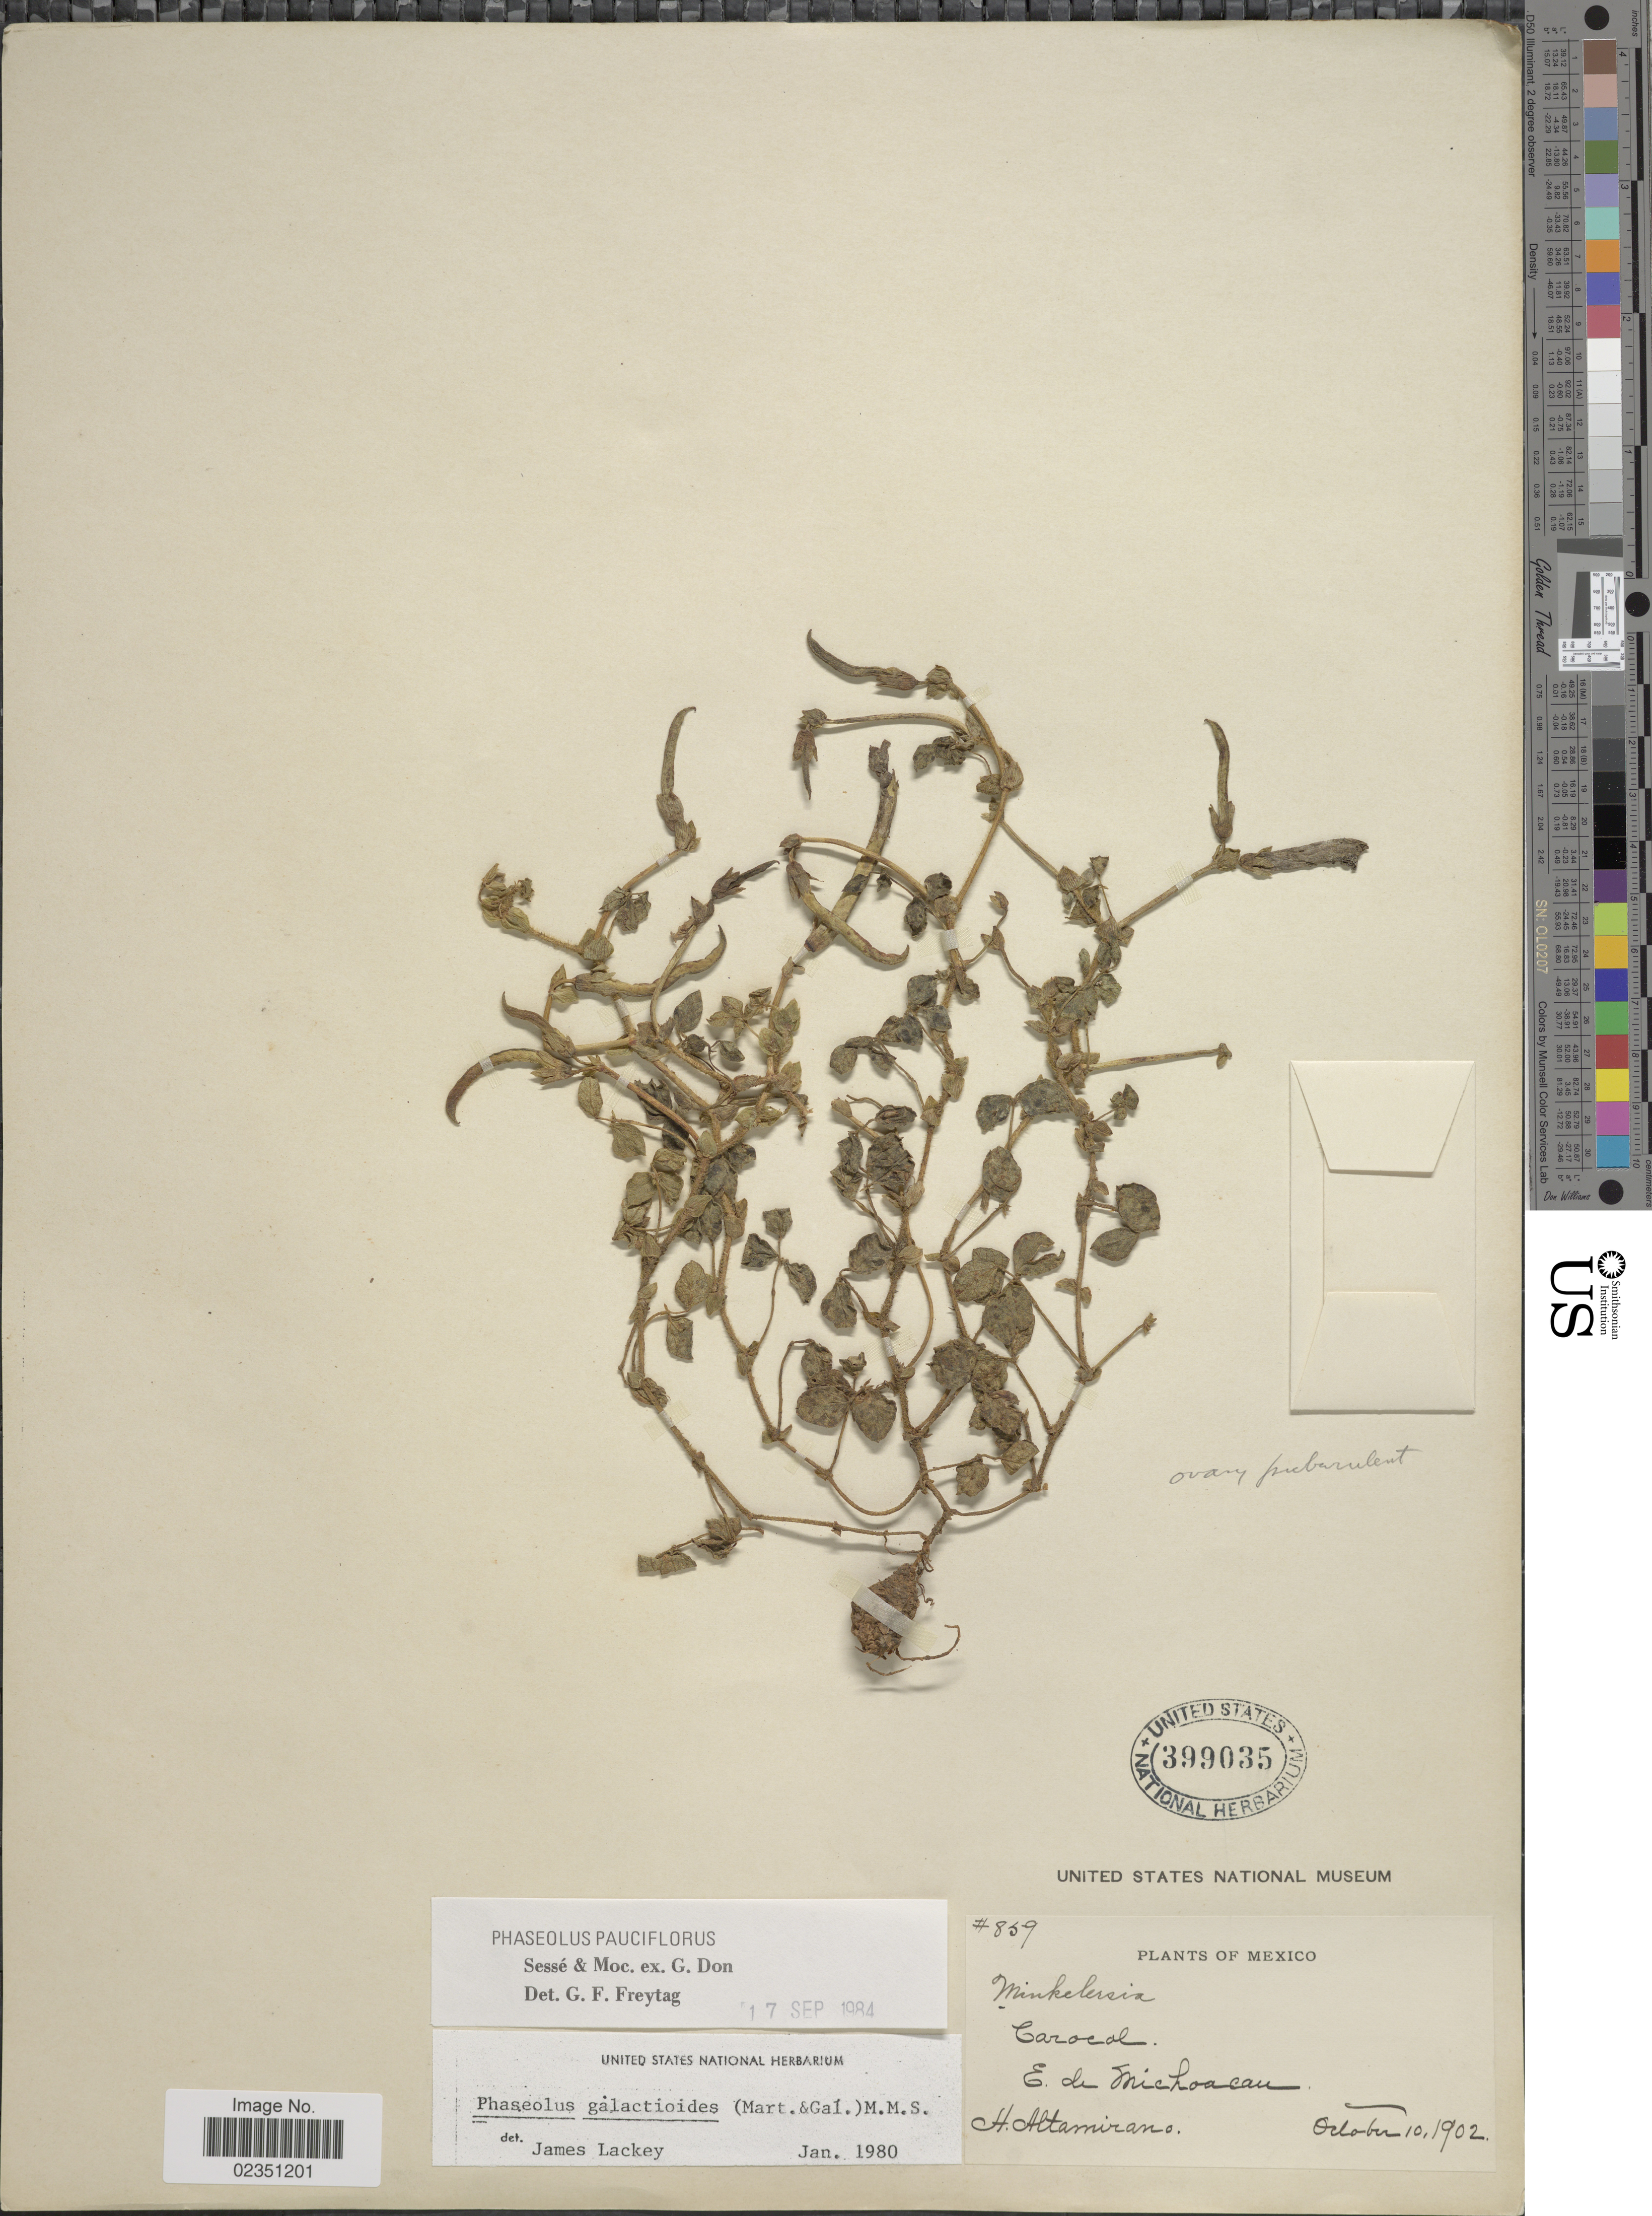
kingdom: Plantae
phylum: Tracheophyta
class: Magnoliopsida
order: Fabales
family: Fabaceae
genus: Phaseolus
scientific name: Phaseolus pauciflorus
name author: Sessé & Moc. ex G. Don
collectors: H. Altamirano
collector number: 859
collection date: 1902-10-10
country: Mexico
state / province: Michoacán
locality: Carocal. E. de Michoacan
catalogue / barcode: US 399035